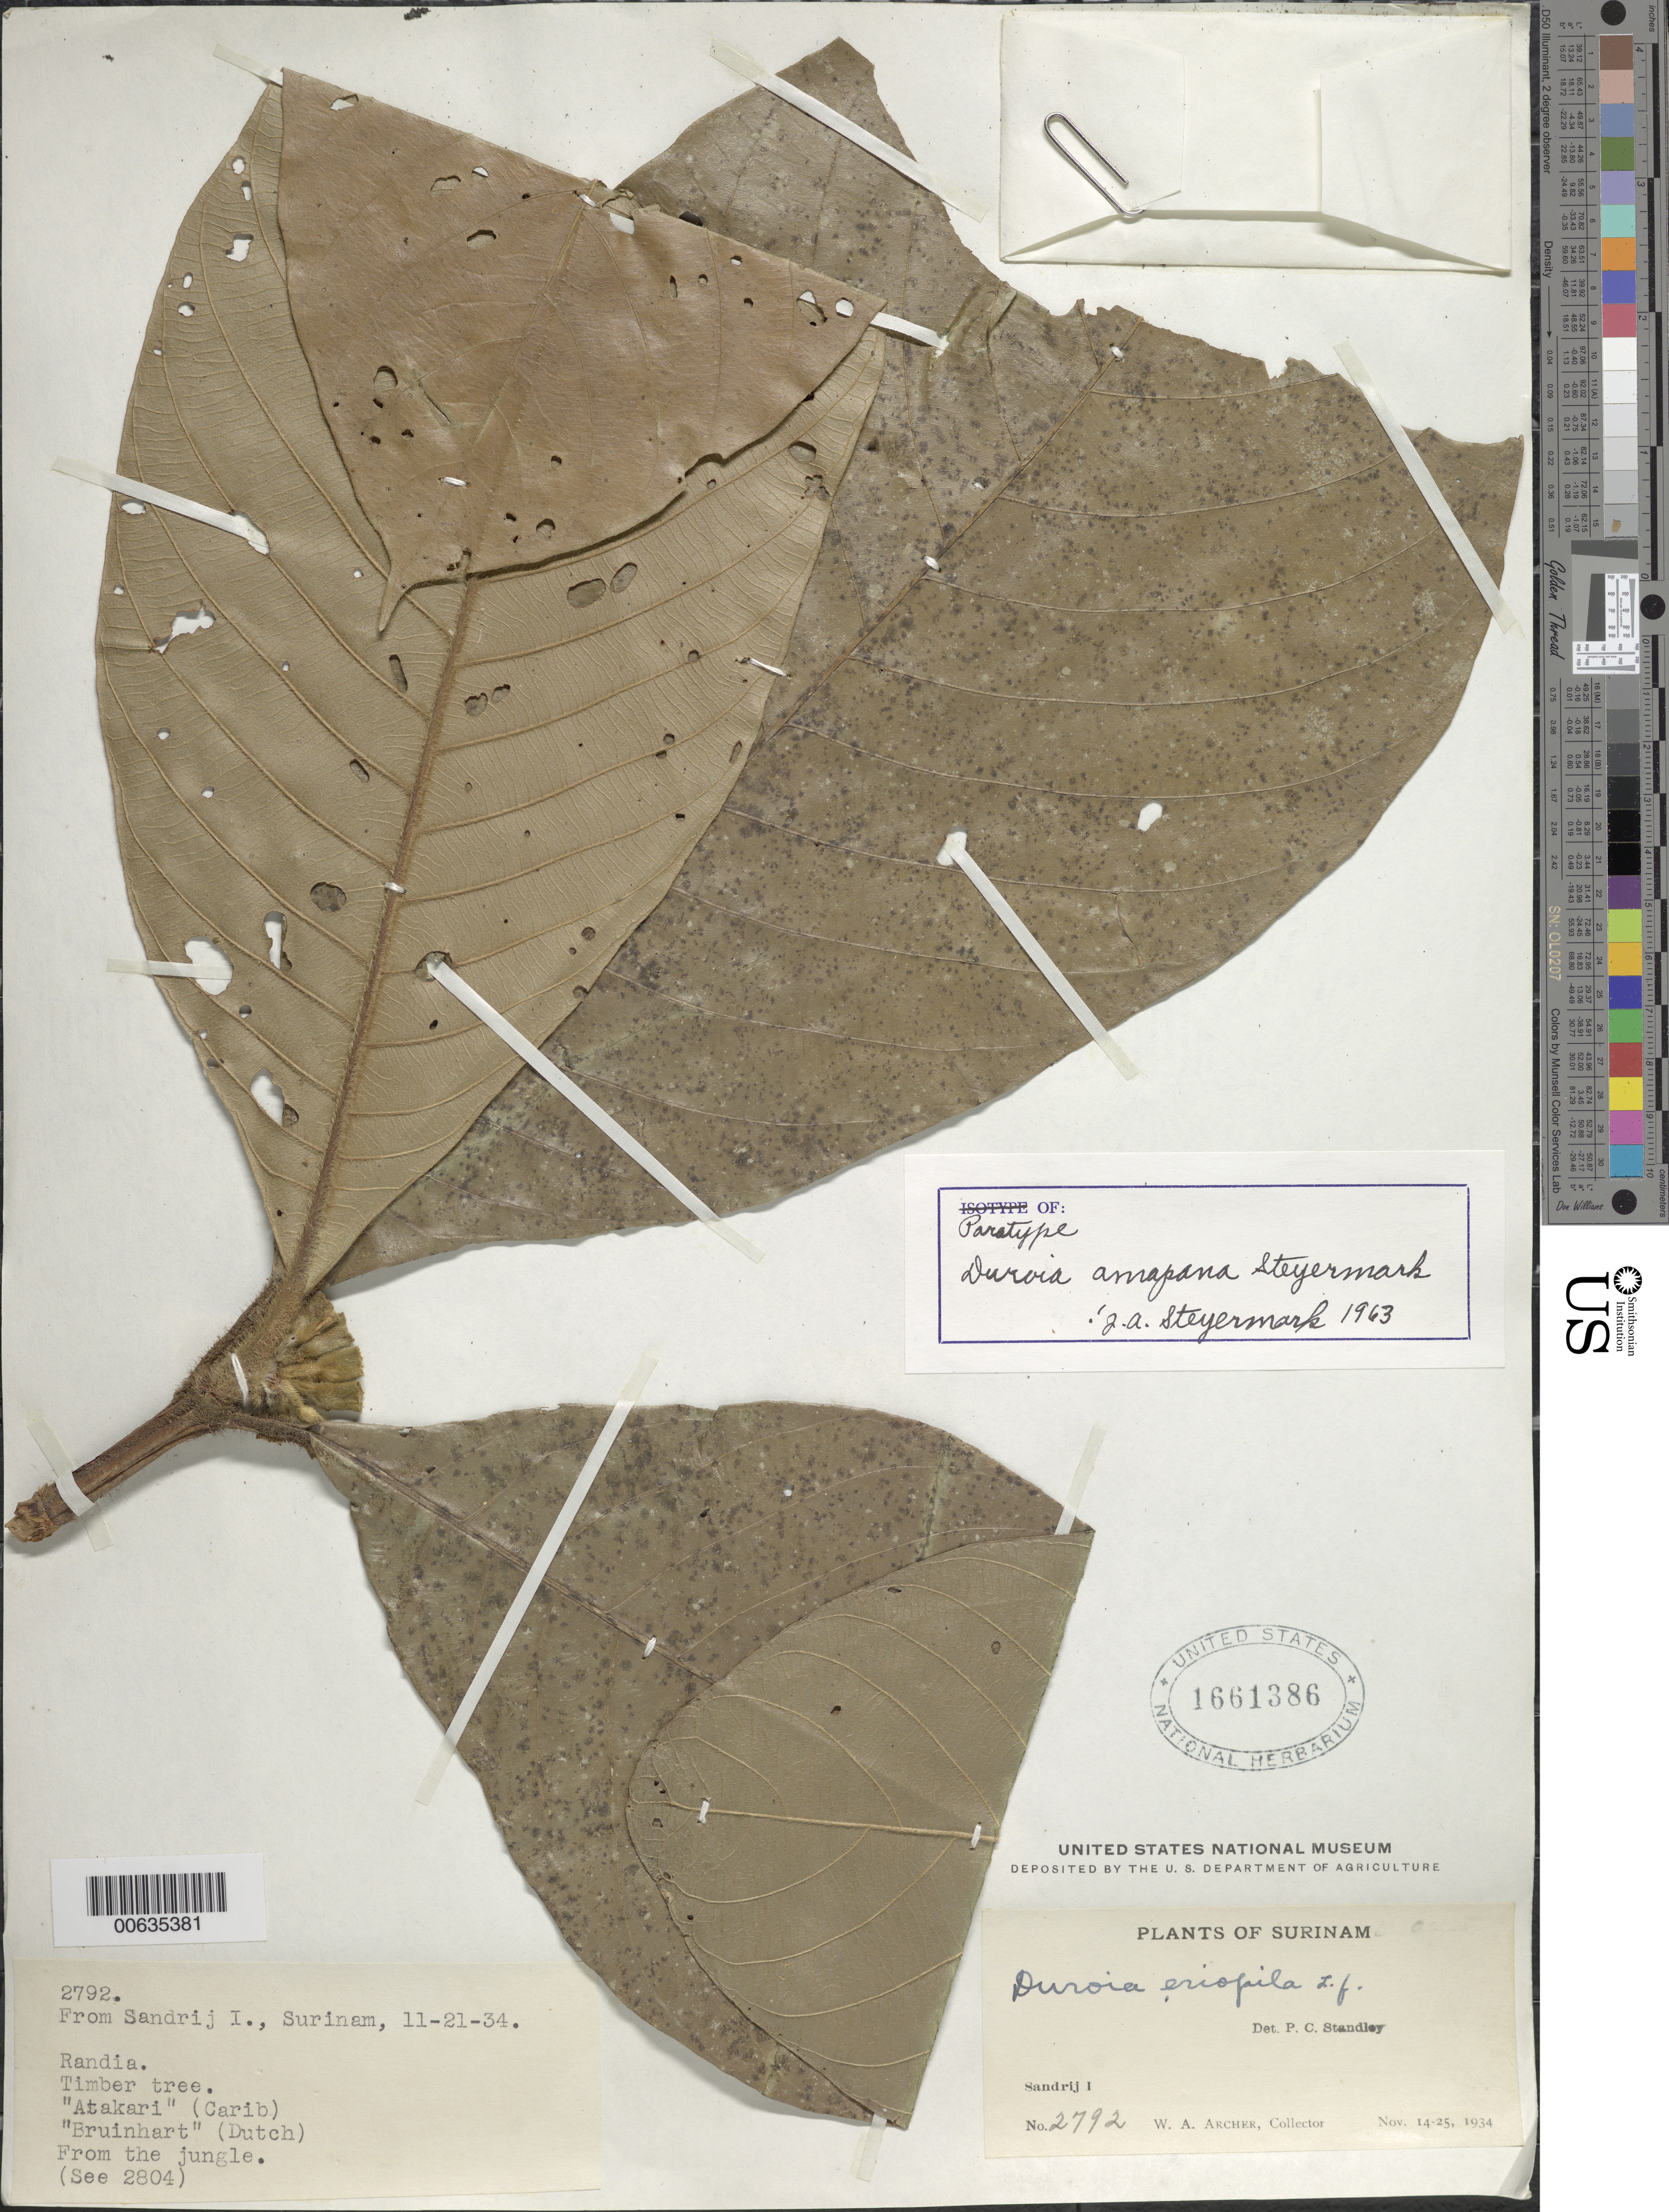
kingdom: Plantae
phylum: Tracheophyta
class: Magnoliopsida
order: Gentianales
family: Rubiaceae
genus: Duroia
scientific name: Duroia amapana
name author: Steyerm.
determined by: Steyermark, Julian A., (VEN)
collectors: W. A. Archer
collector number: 2792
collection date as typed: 14-Nov-34 to 25-Nov-34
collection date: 1934-11-14/1934-11-25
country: Suriname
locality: Zanderij I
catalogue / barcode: US 1661386